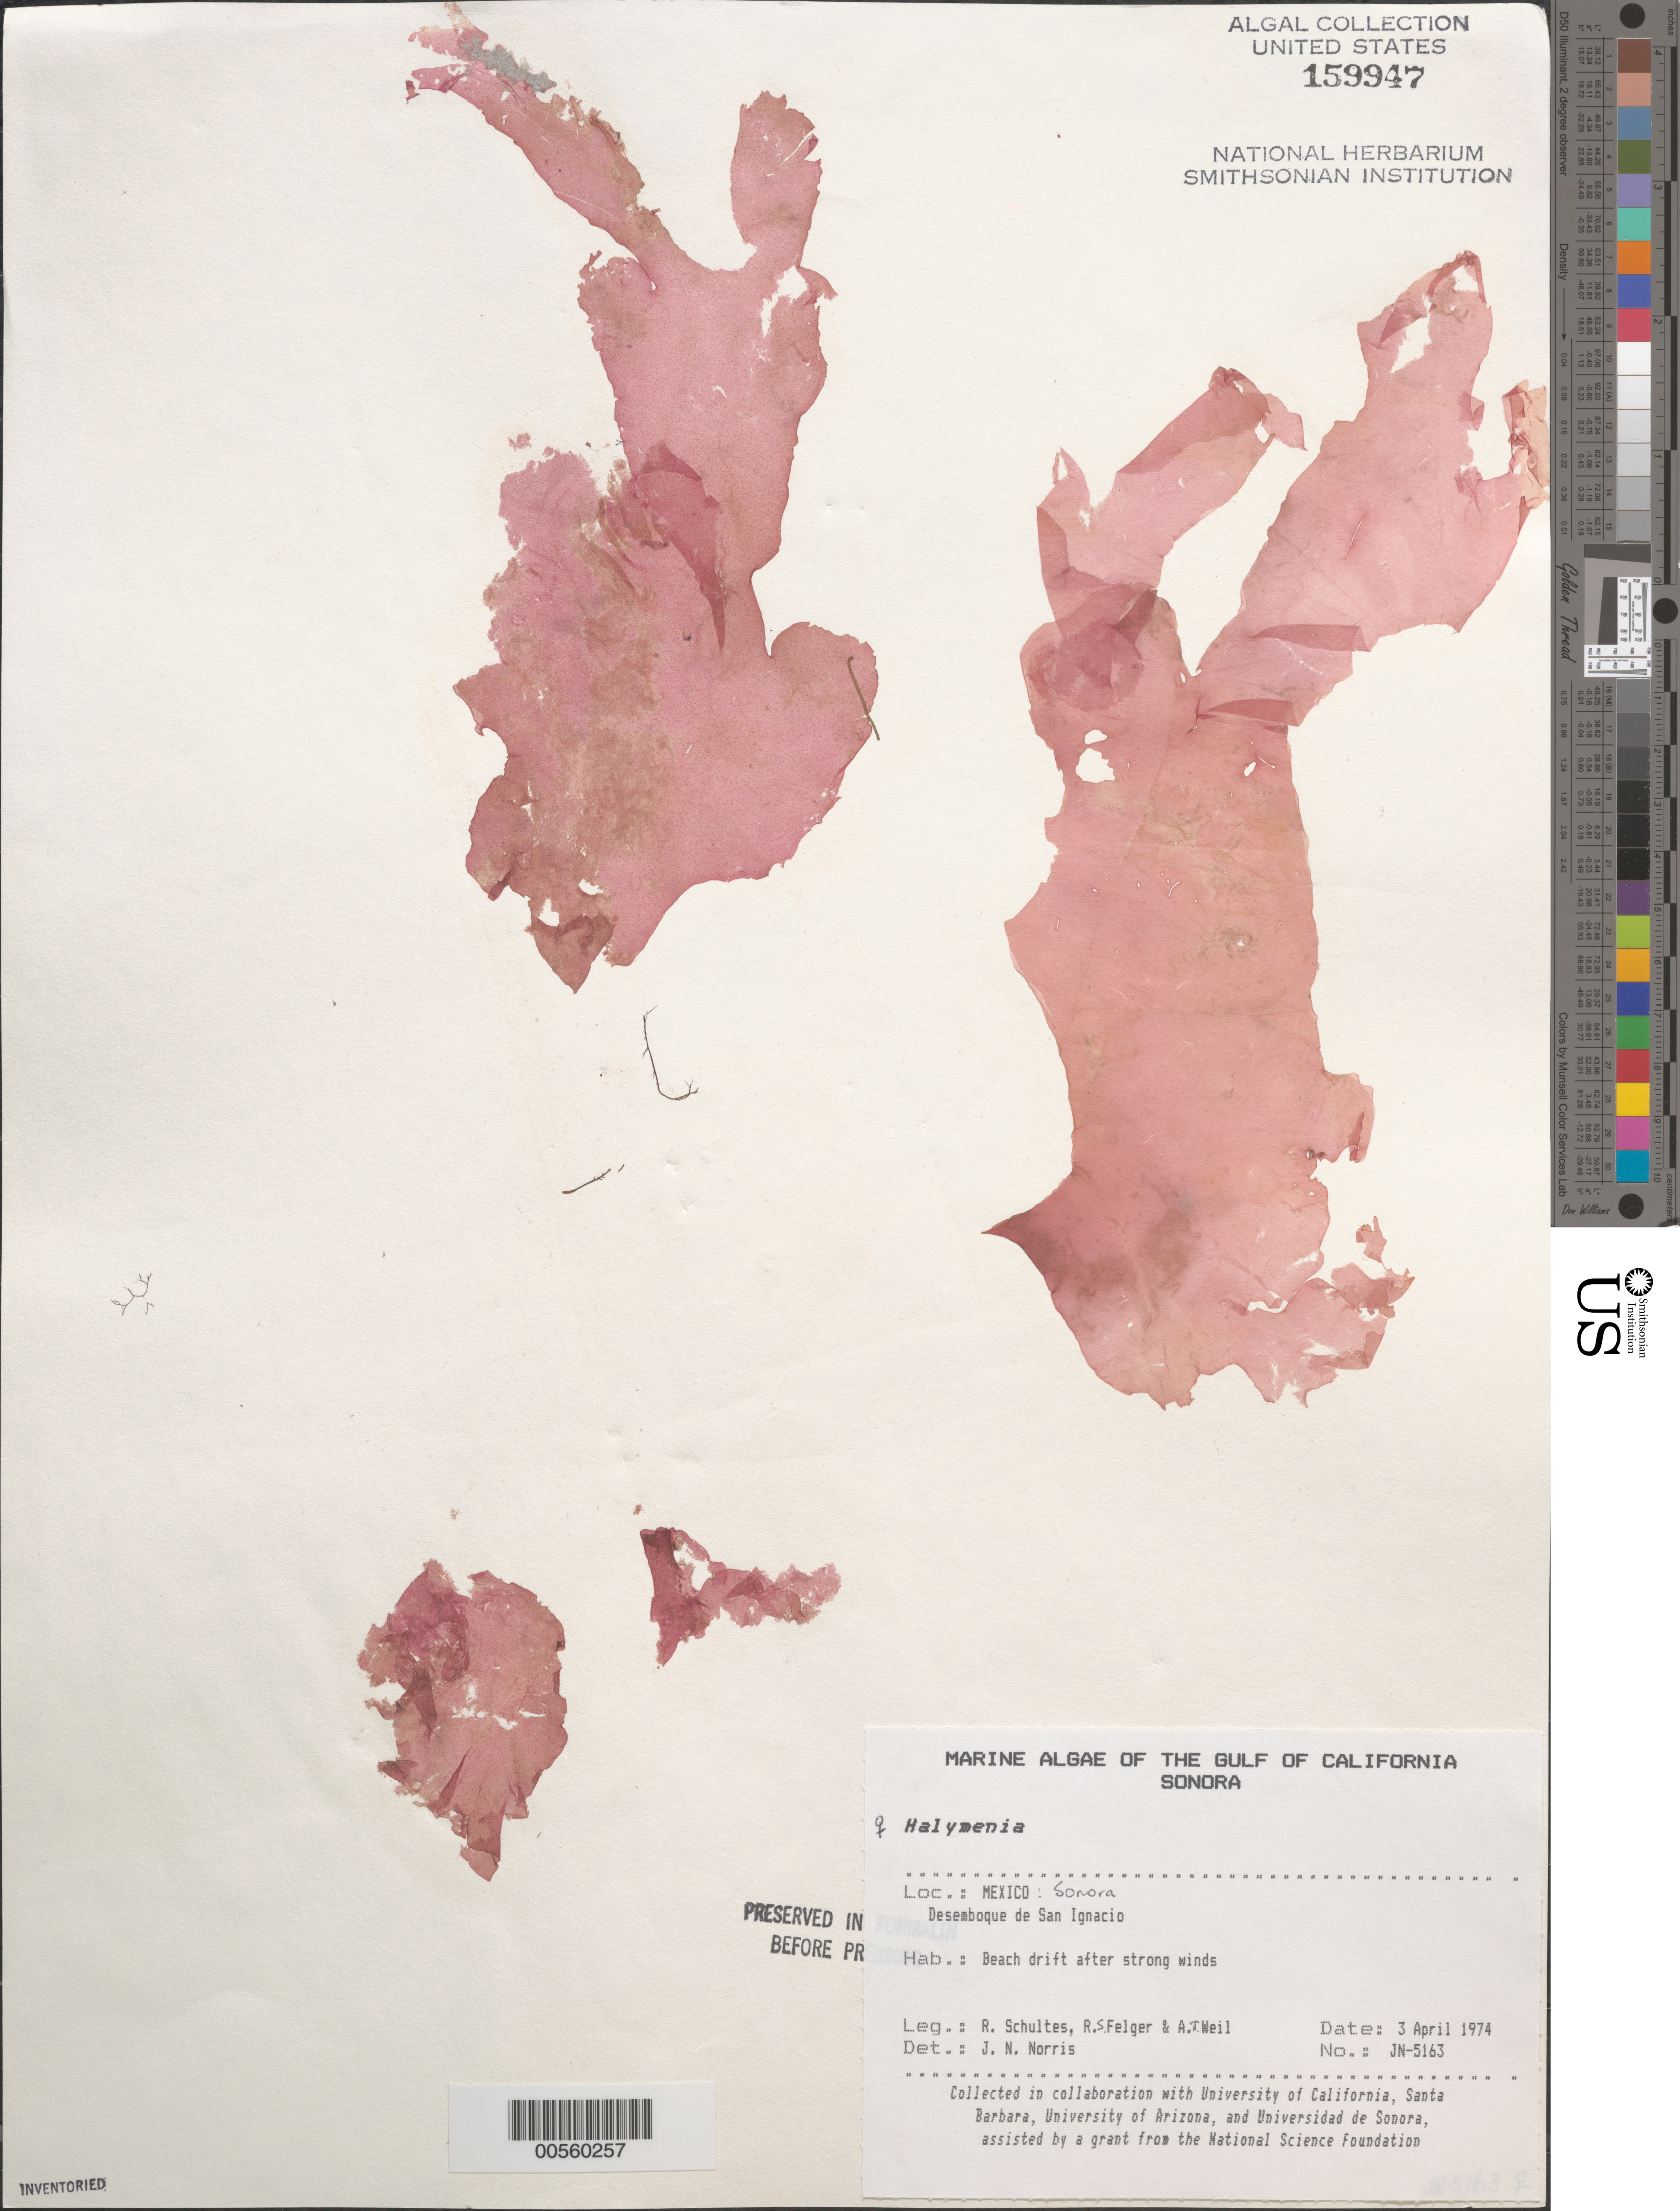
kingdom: Plantae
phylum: Rhodophyta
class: Florideophyceae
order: Halymeniales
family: Halymeniaceae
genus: Halymenia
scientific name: Halymenia sp.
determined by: Norris, James N.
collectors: R. E. Schultes, R. S. Felger & A. T. Weil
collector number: JN-5163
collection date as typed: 03 Apr 1974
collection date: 1974-04-03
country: Mexico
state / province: Sonora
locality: Desemboque de San Ignacio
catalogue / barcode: US 159947